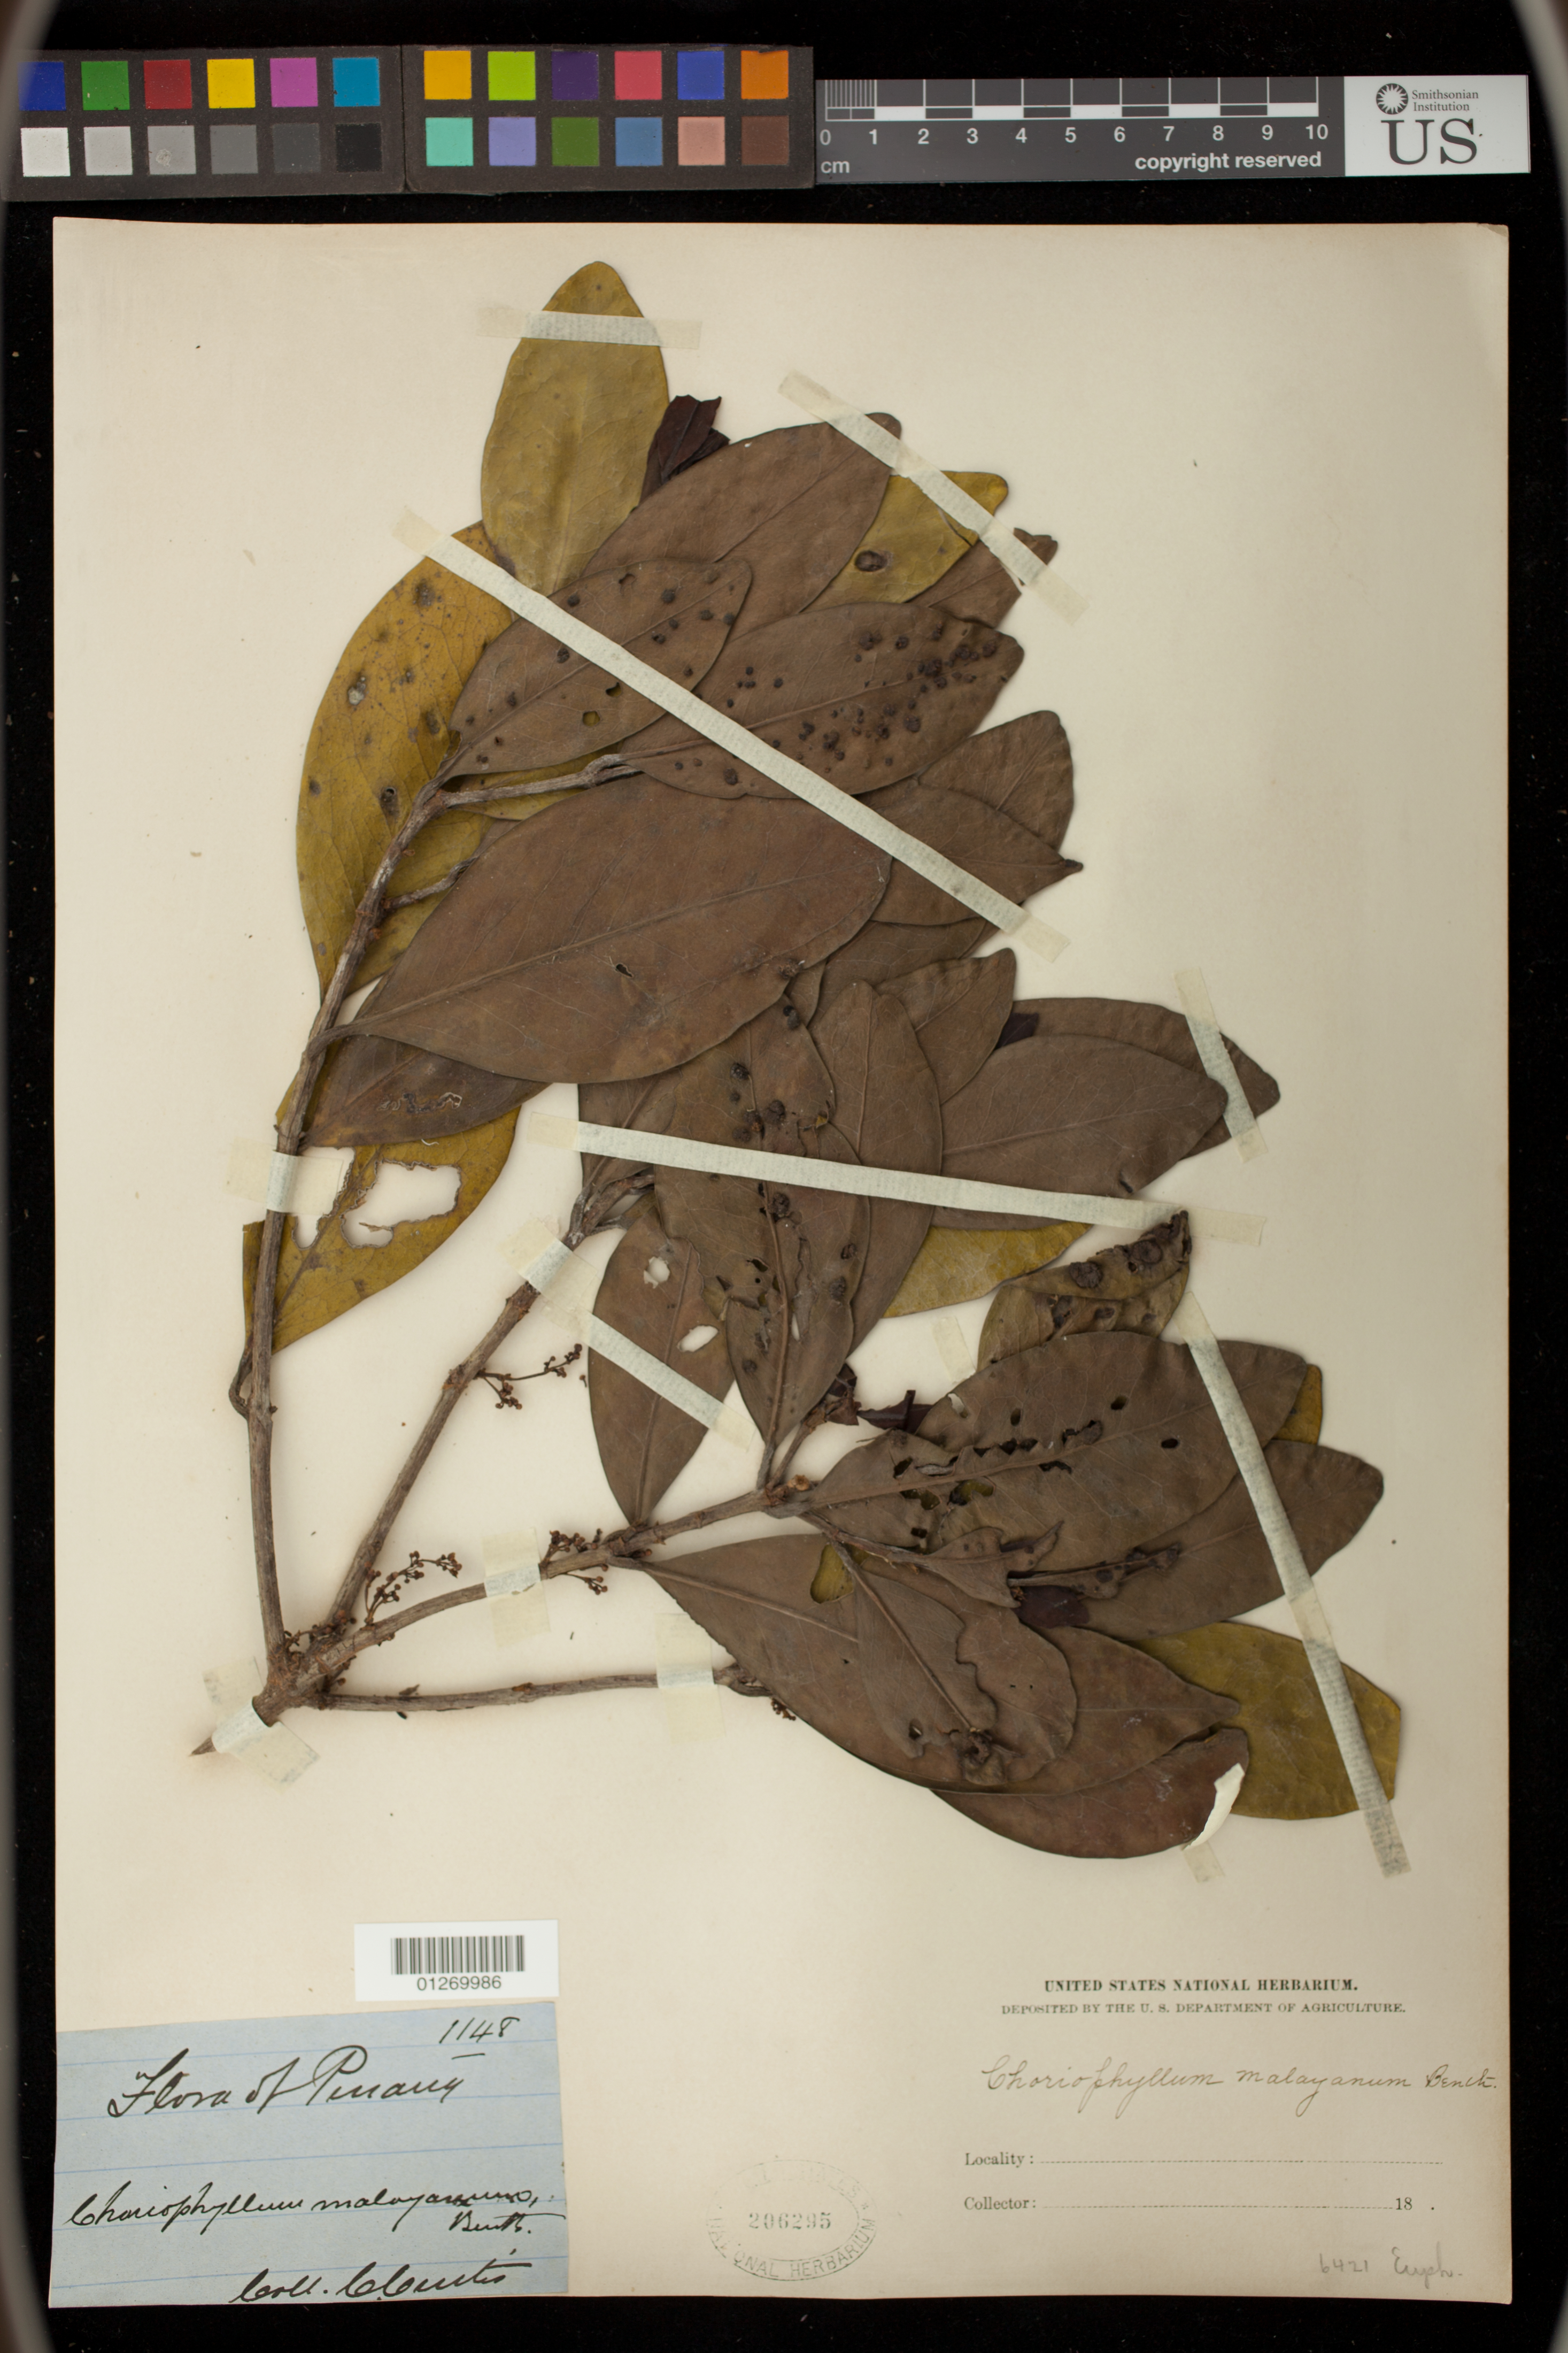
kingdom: Plantae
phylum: Tracheophyta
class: Magnoliopsida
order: Malpighiales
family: Picrodendraceae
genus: Austrobuxus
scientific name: Austrobuxus nitidus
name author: (Miq.) Steenis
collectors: C. Curtis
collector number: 1148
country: Malaysia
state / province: Pinang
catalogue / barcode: US 206295